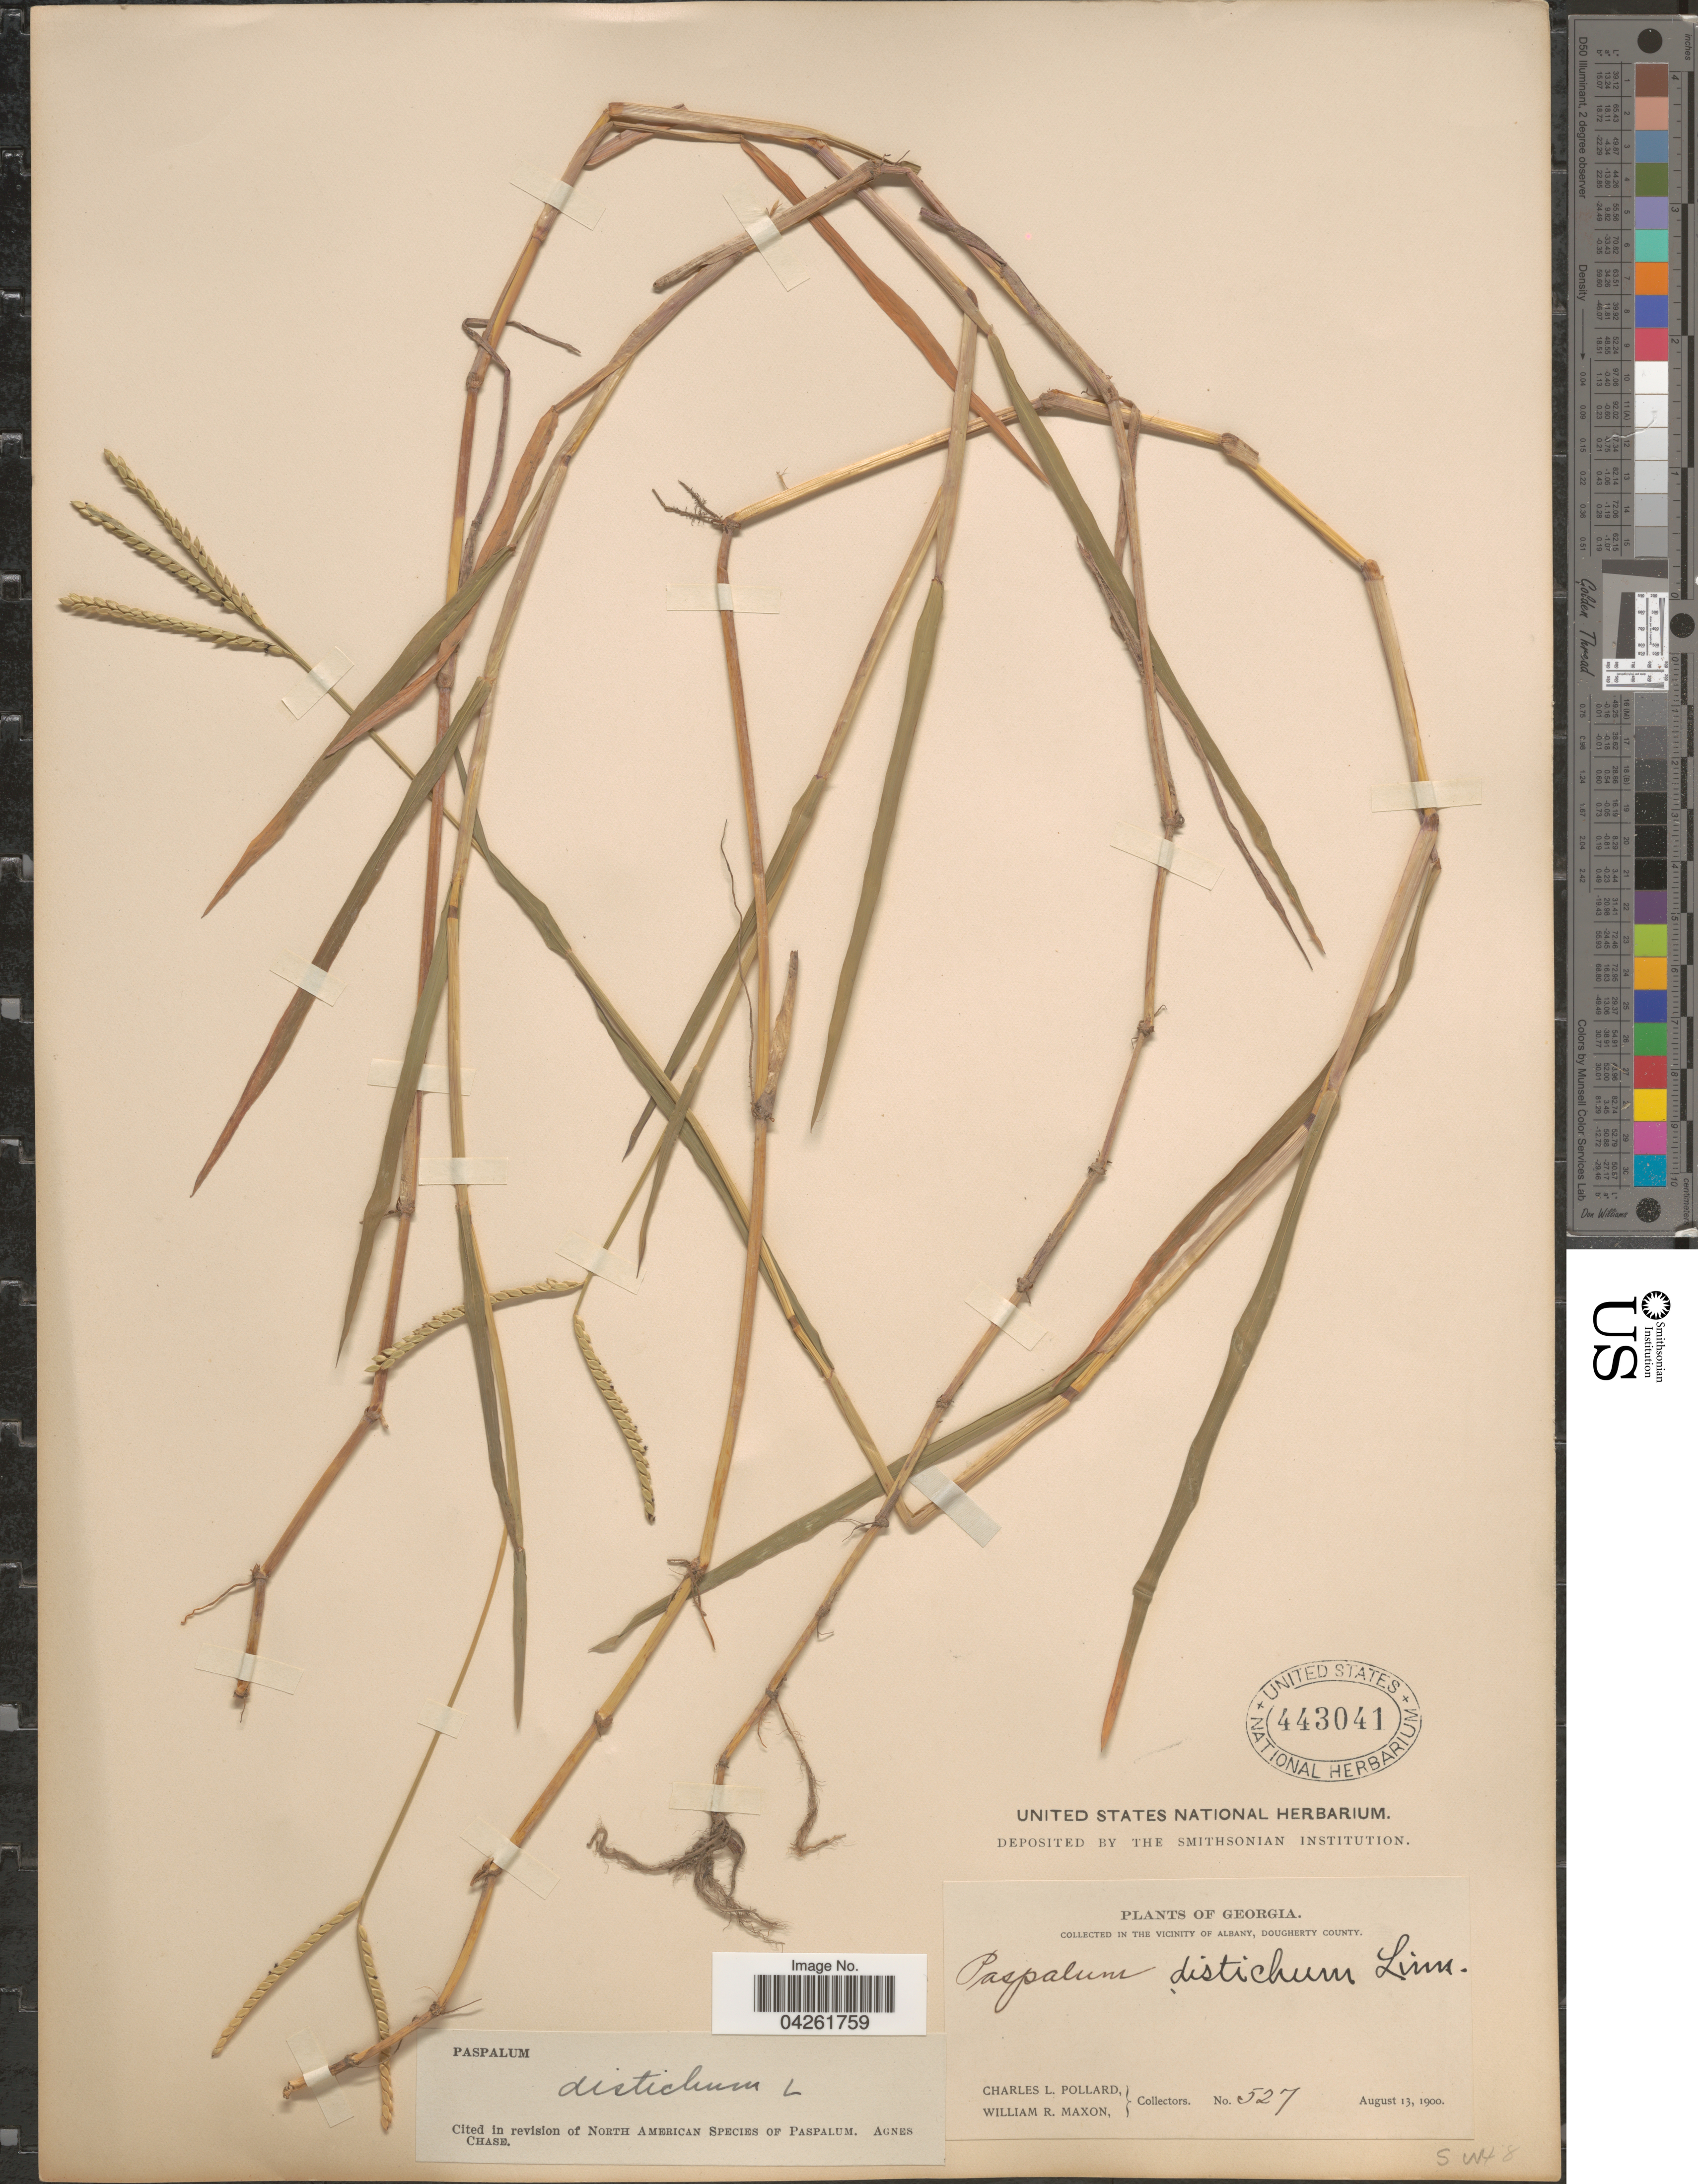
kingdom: Plantae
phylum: Tracheophyta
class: Liliopsida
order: Poales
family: Poaceae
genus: Paspalum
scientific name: Paspalum distichum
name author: L.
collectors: C. L. Pollard & W. R. Maxon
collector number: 527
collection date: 1900-08-13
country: United States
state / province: Georgia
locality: In The Vicinity Of Albany, Dougherty County.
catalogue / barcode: US 443041